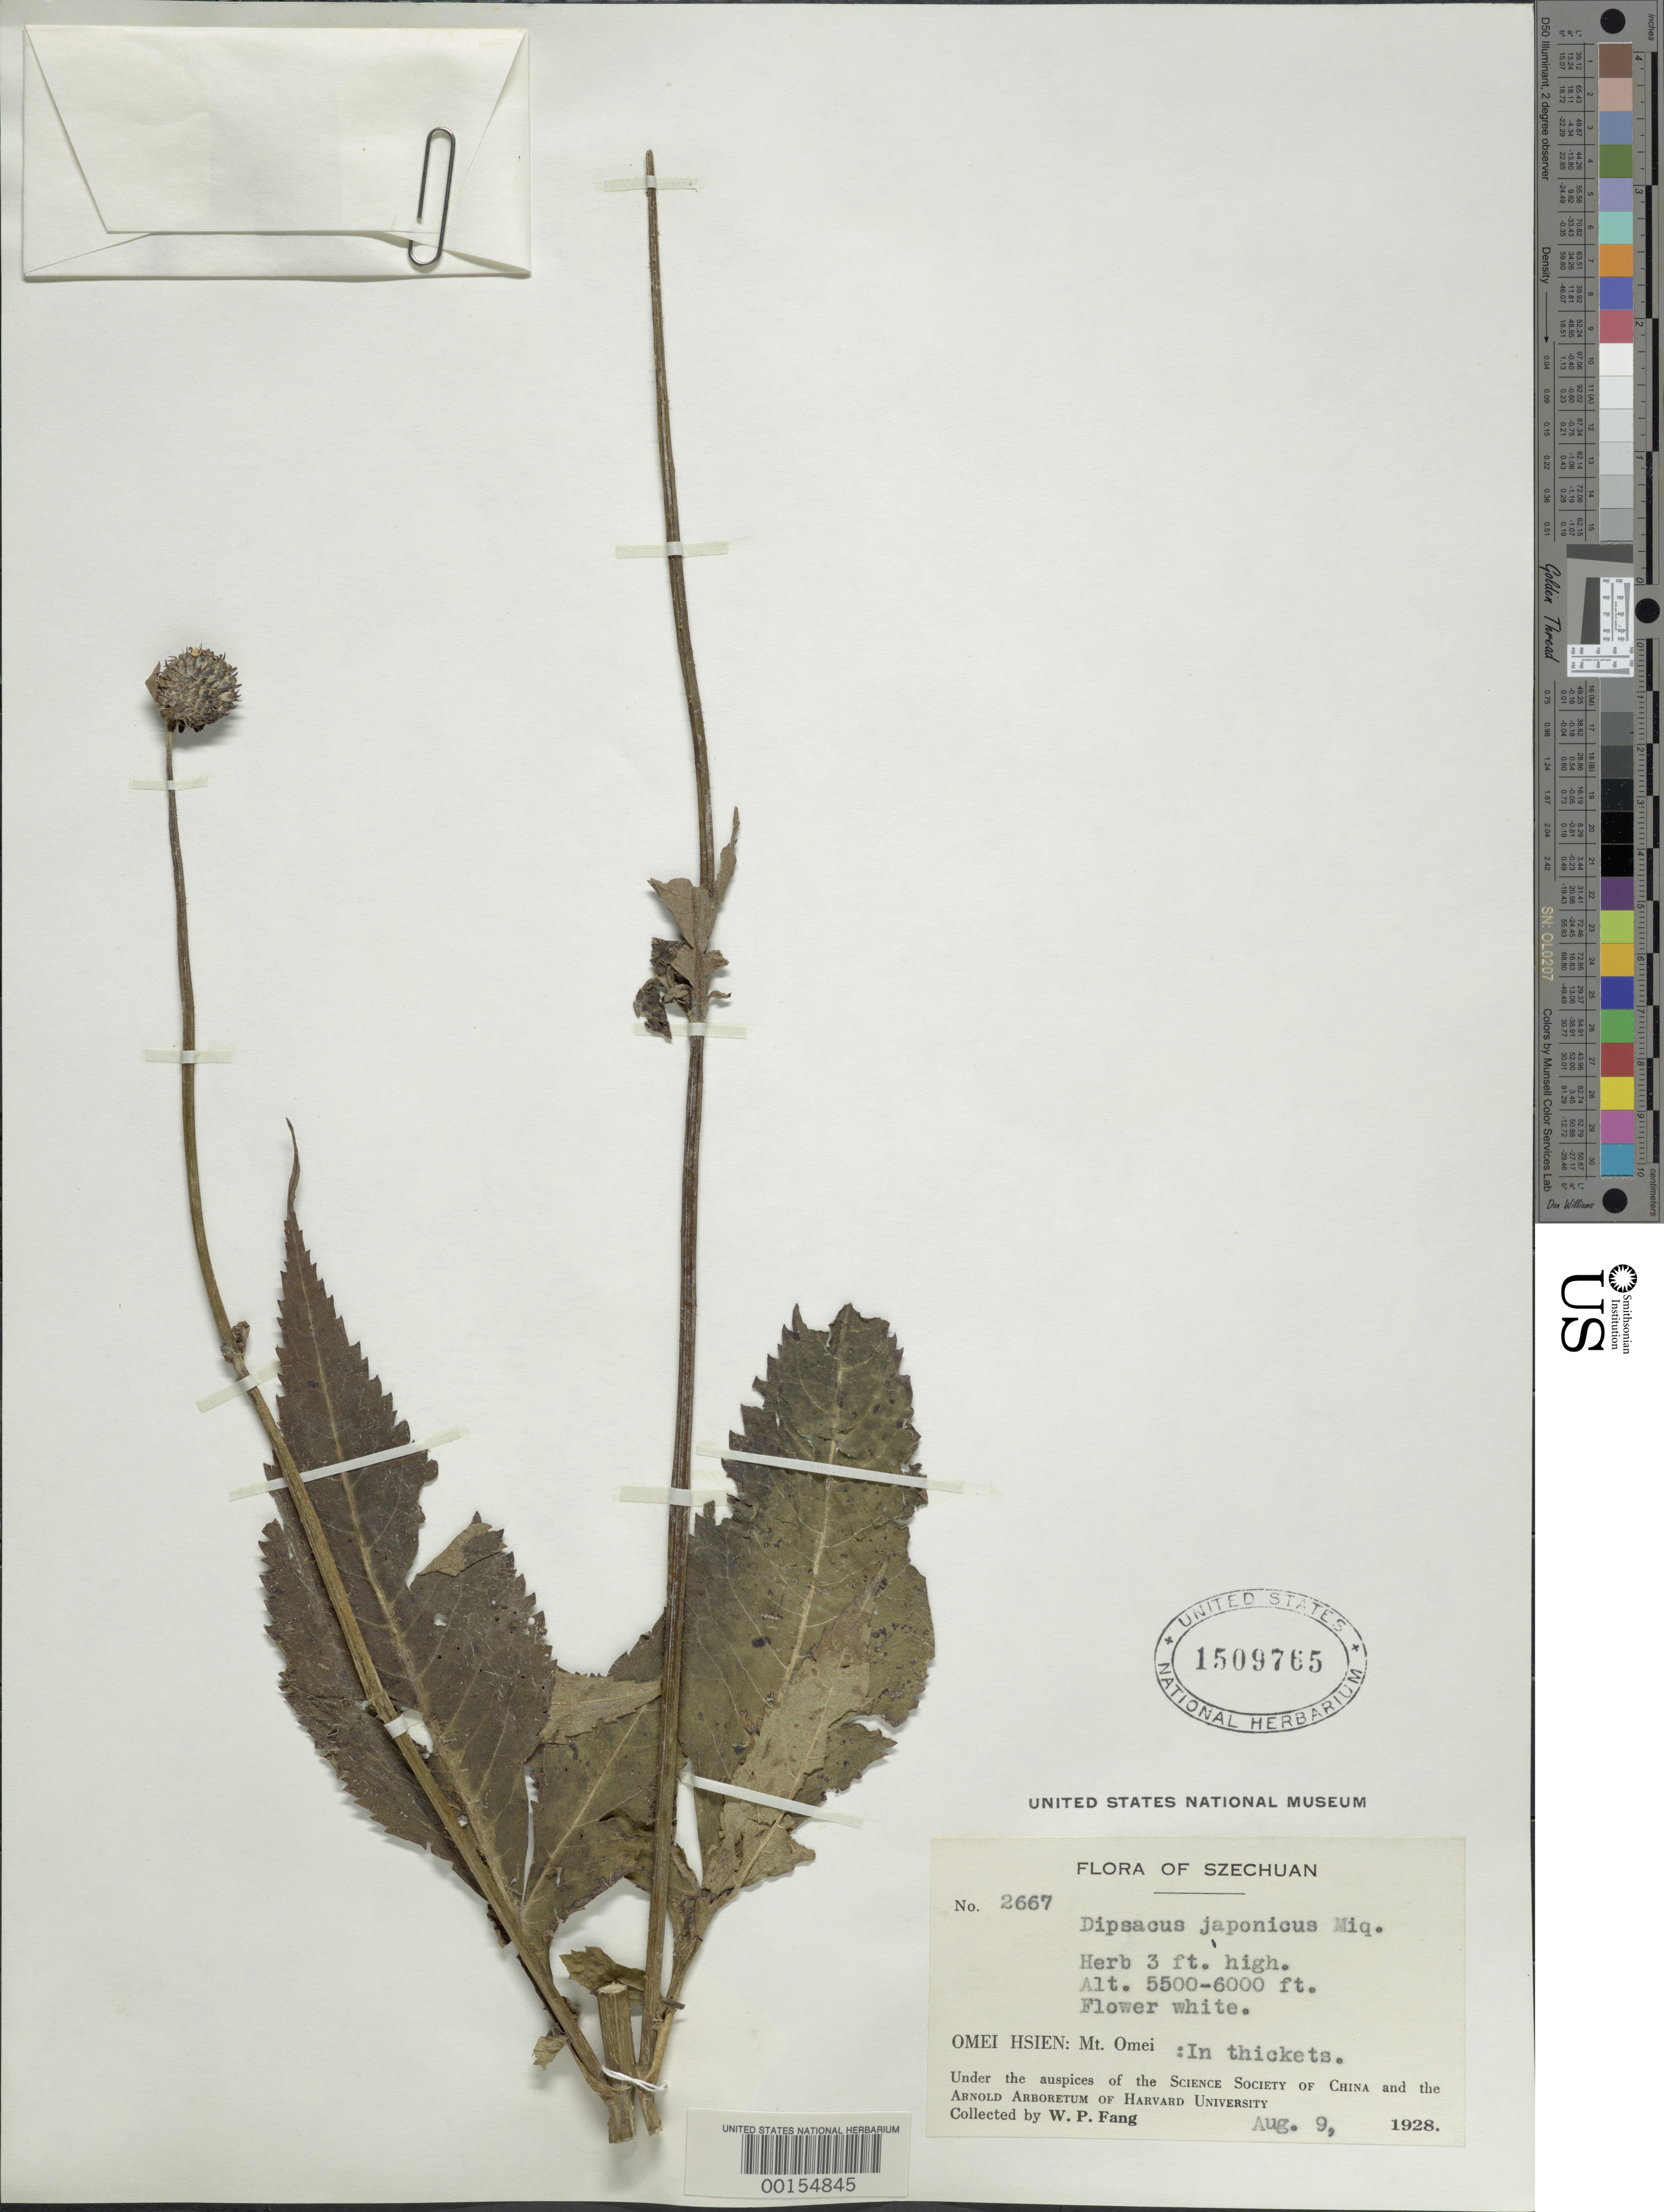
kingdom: Plantae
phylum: Tracheophyta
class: Magnoliopsida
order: Dipsacales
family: Caprifoliaceae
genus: Dipsacus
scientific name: Dipsacus japonicus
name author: Miq.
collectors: W. P. Fang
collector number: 2667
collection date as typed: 09 Aug 1928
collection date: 1928-08-09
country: China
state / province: Sichuan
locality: Omei hsien, mt. omei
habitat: In thickets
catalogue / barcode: US 1509765